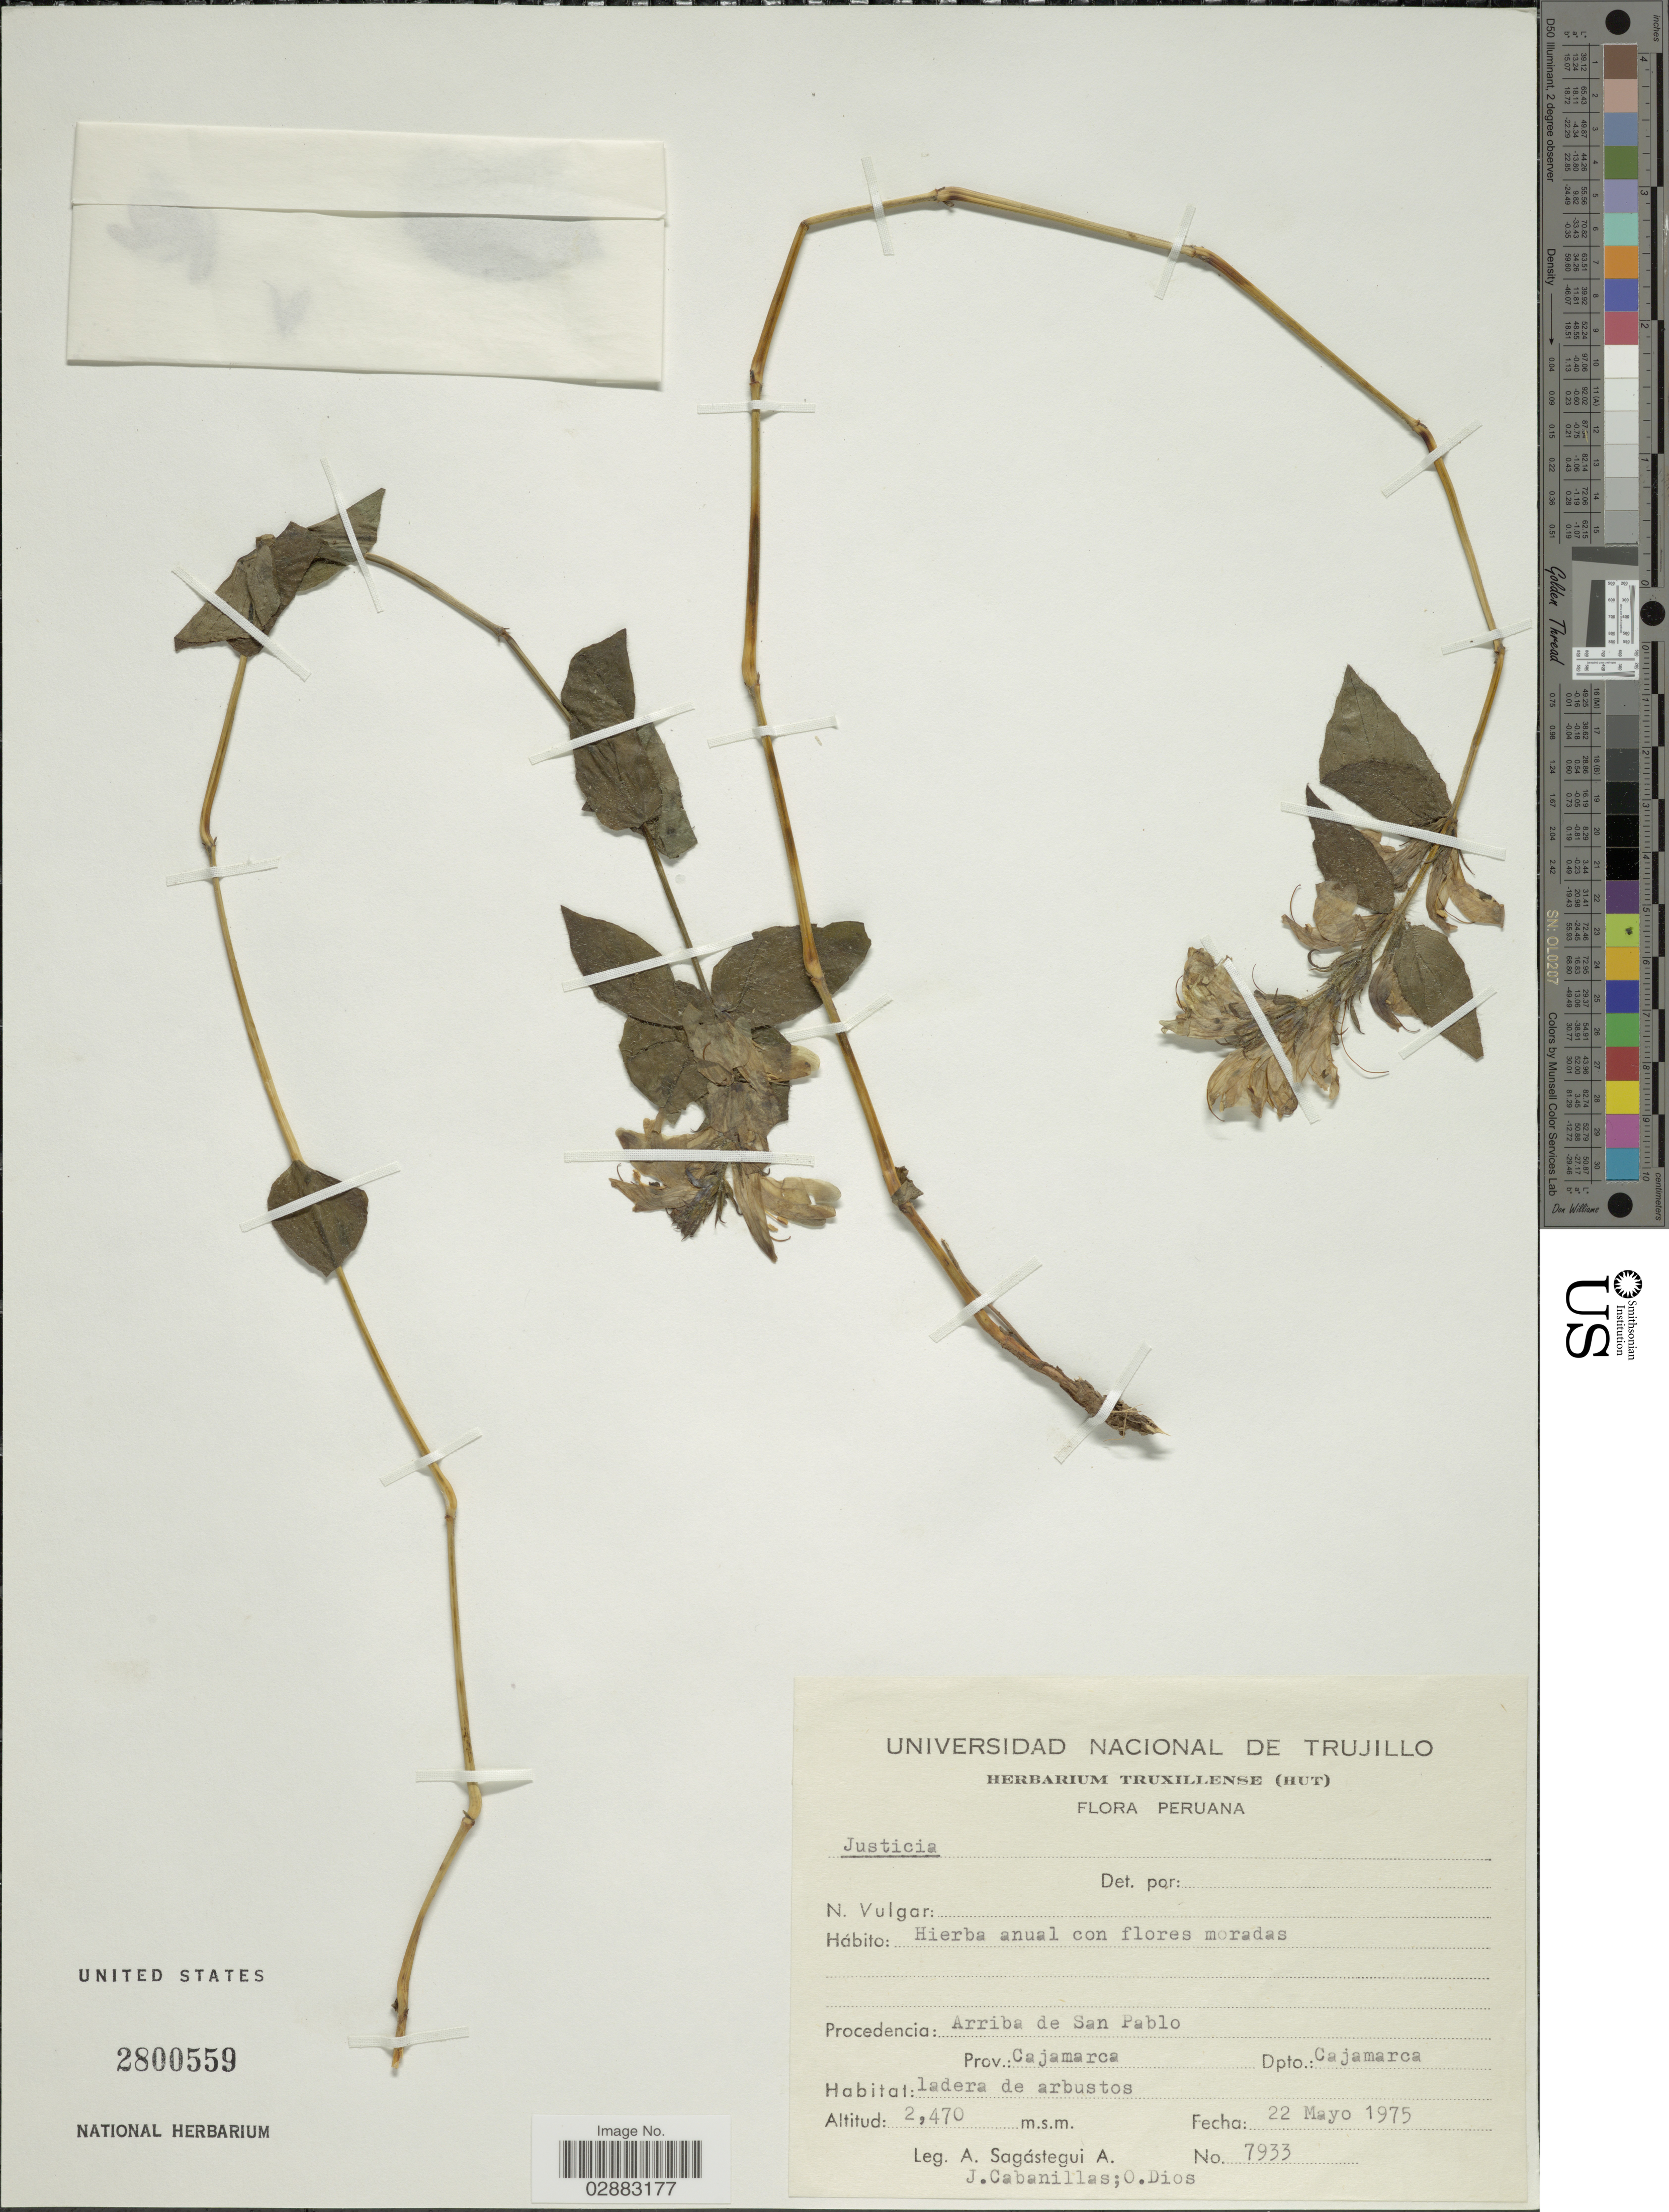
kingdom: Plantae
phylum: Tracheophyta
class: Magnoliopsida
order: Lamiales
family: Acanthaceae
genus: Justicia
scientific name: Justicia sessilifolia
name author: (Lindau) Wassh.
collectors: A. Sagástegui A., J. Cabanillas & O. Dios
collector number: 7933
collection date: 1975-05-22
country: Peru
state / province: Cajamarca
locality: Arriba de San Pablo. Prov.: Cajamarca. Dpto.: Cajamarca.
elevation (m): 2470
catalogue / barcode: US 2800559